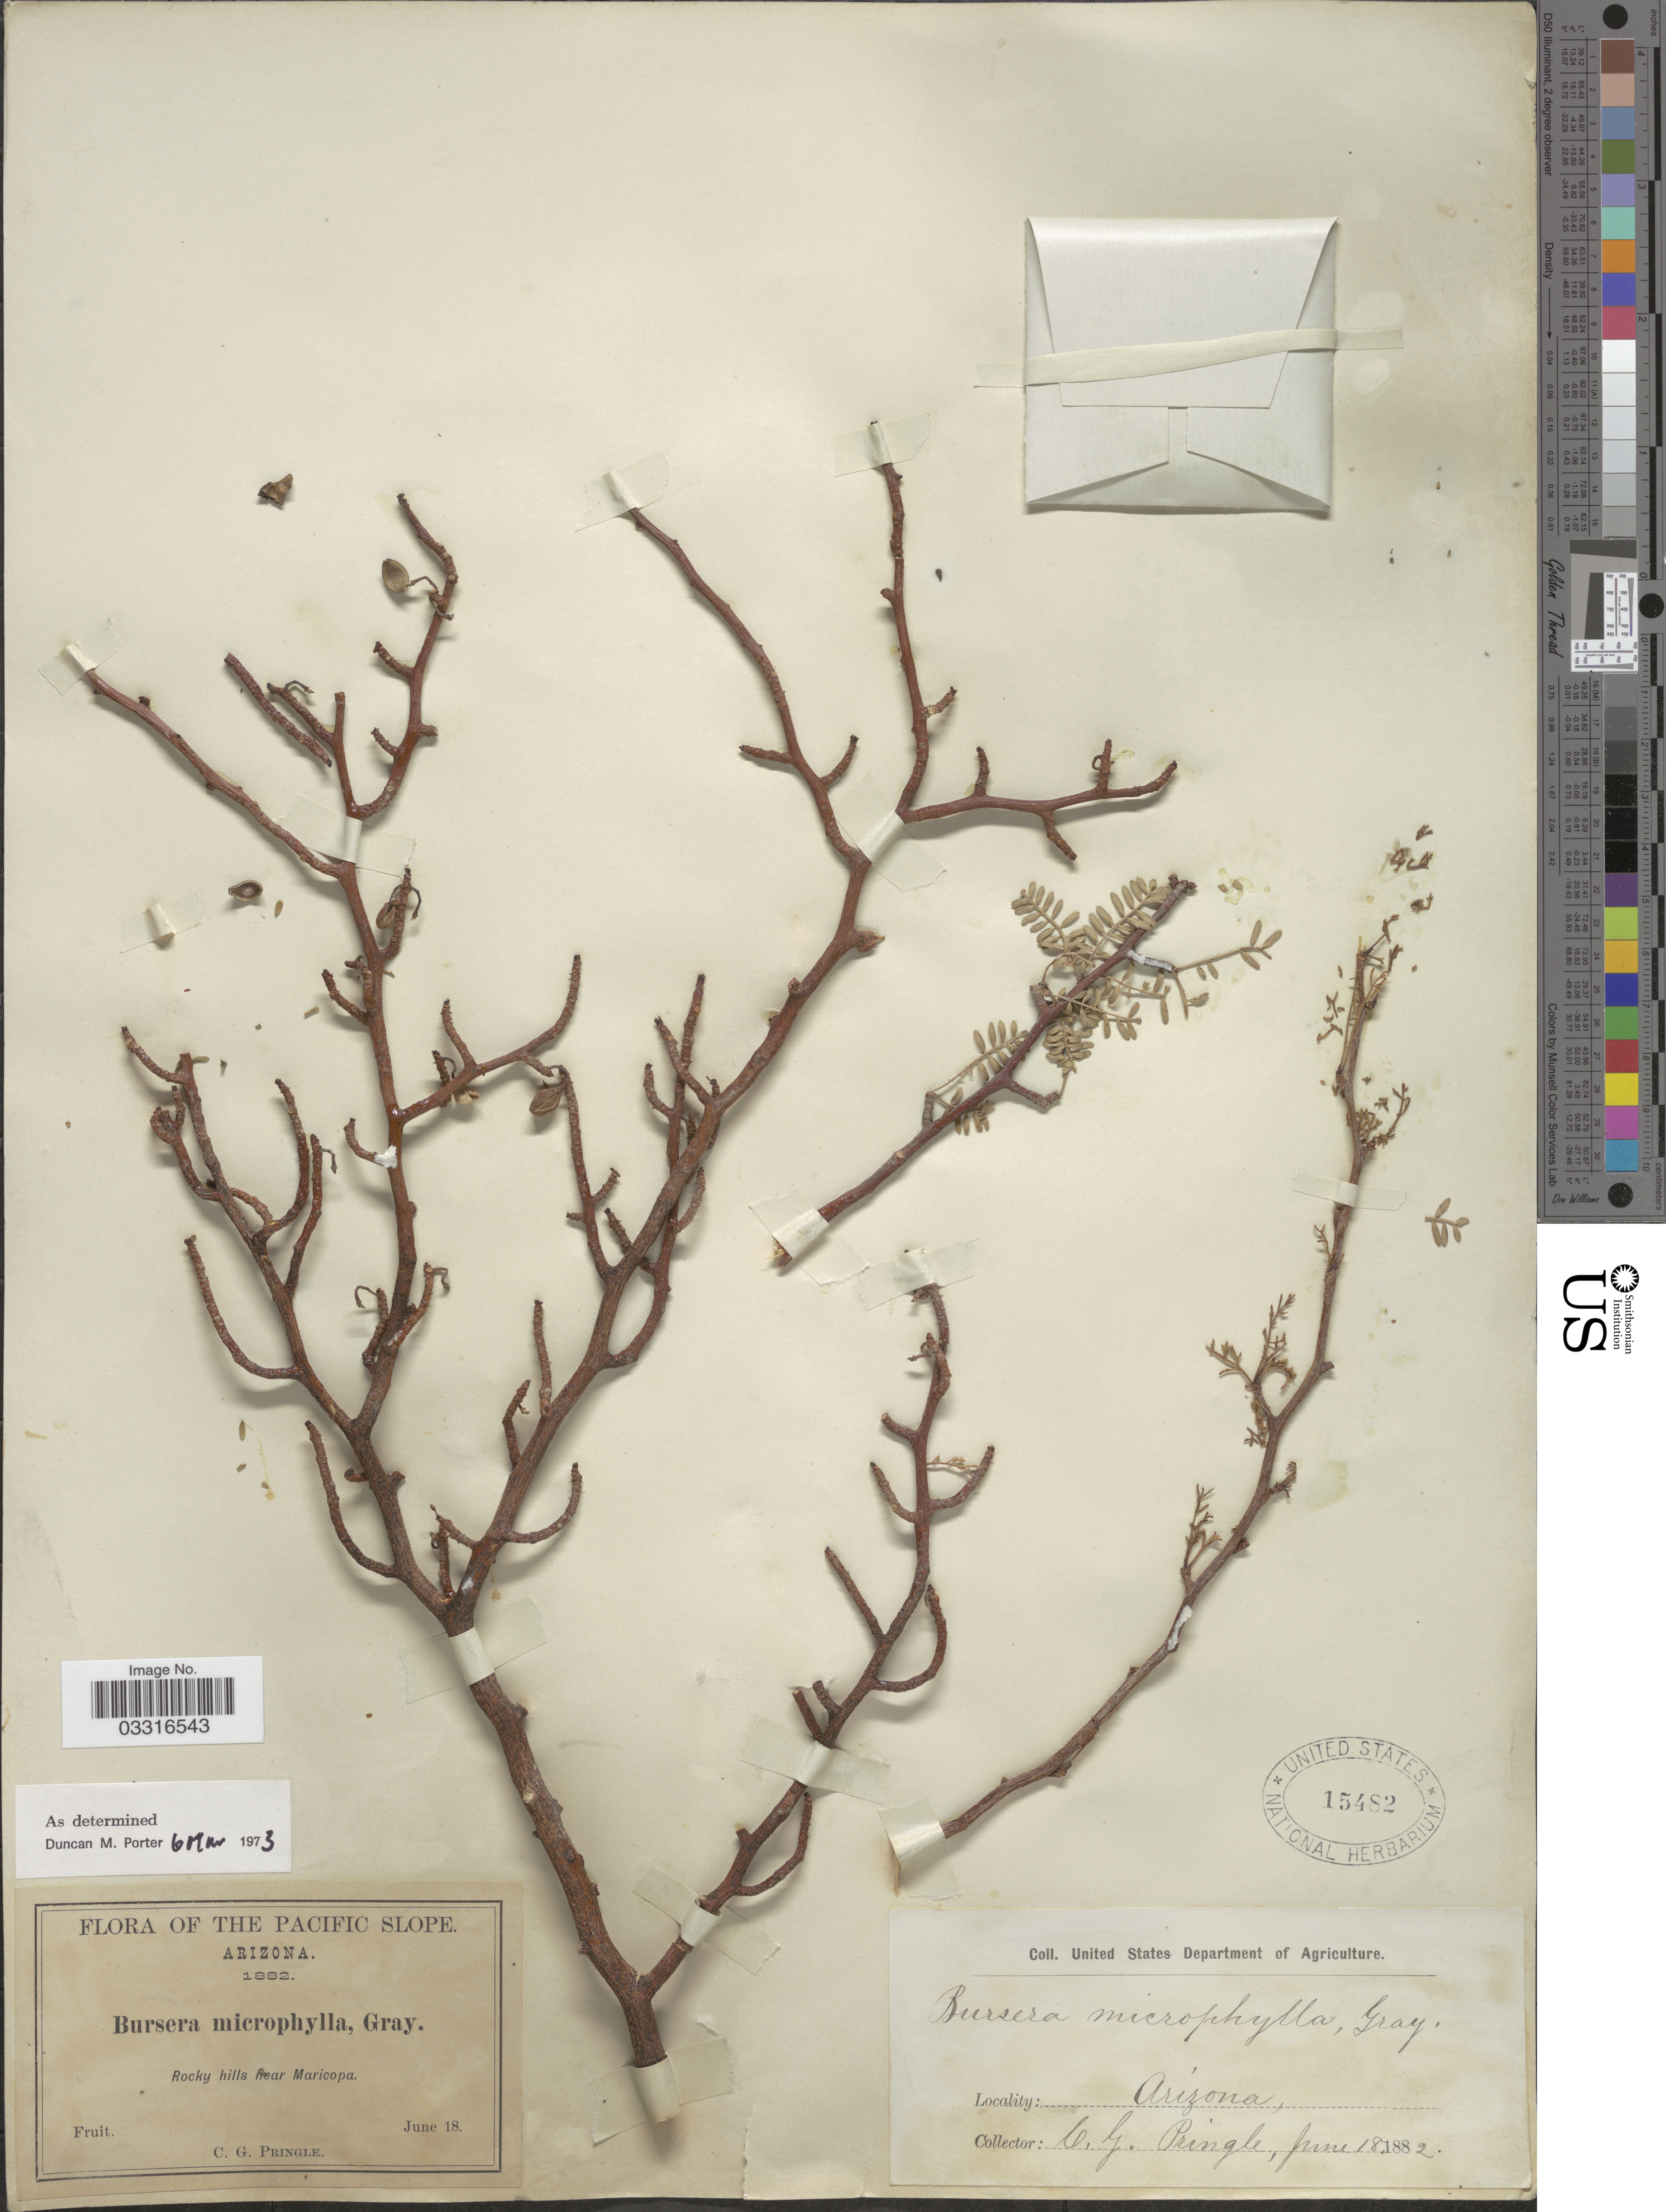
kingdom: Plantae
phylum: Tracheophyta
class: Magnoliopsida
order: Sapindales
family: Burseraceae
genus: Bursera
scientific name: Bursera microphylla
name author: A. Gray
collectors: C. G. Pringle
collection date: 1882-06-18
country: United States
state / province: Arizona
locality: The Pacific Slope. Rocky hills near Maricopa.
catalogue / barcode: US 15482